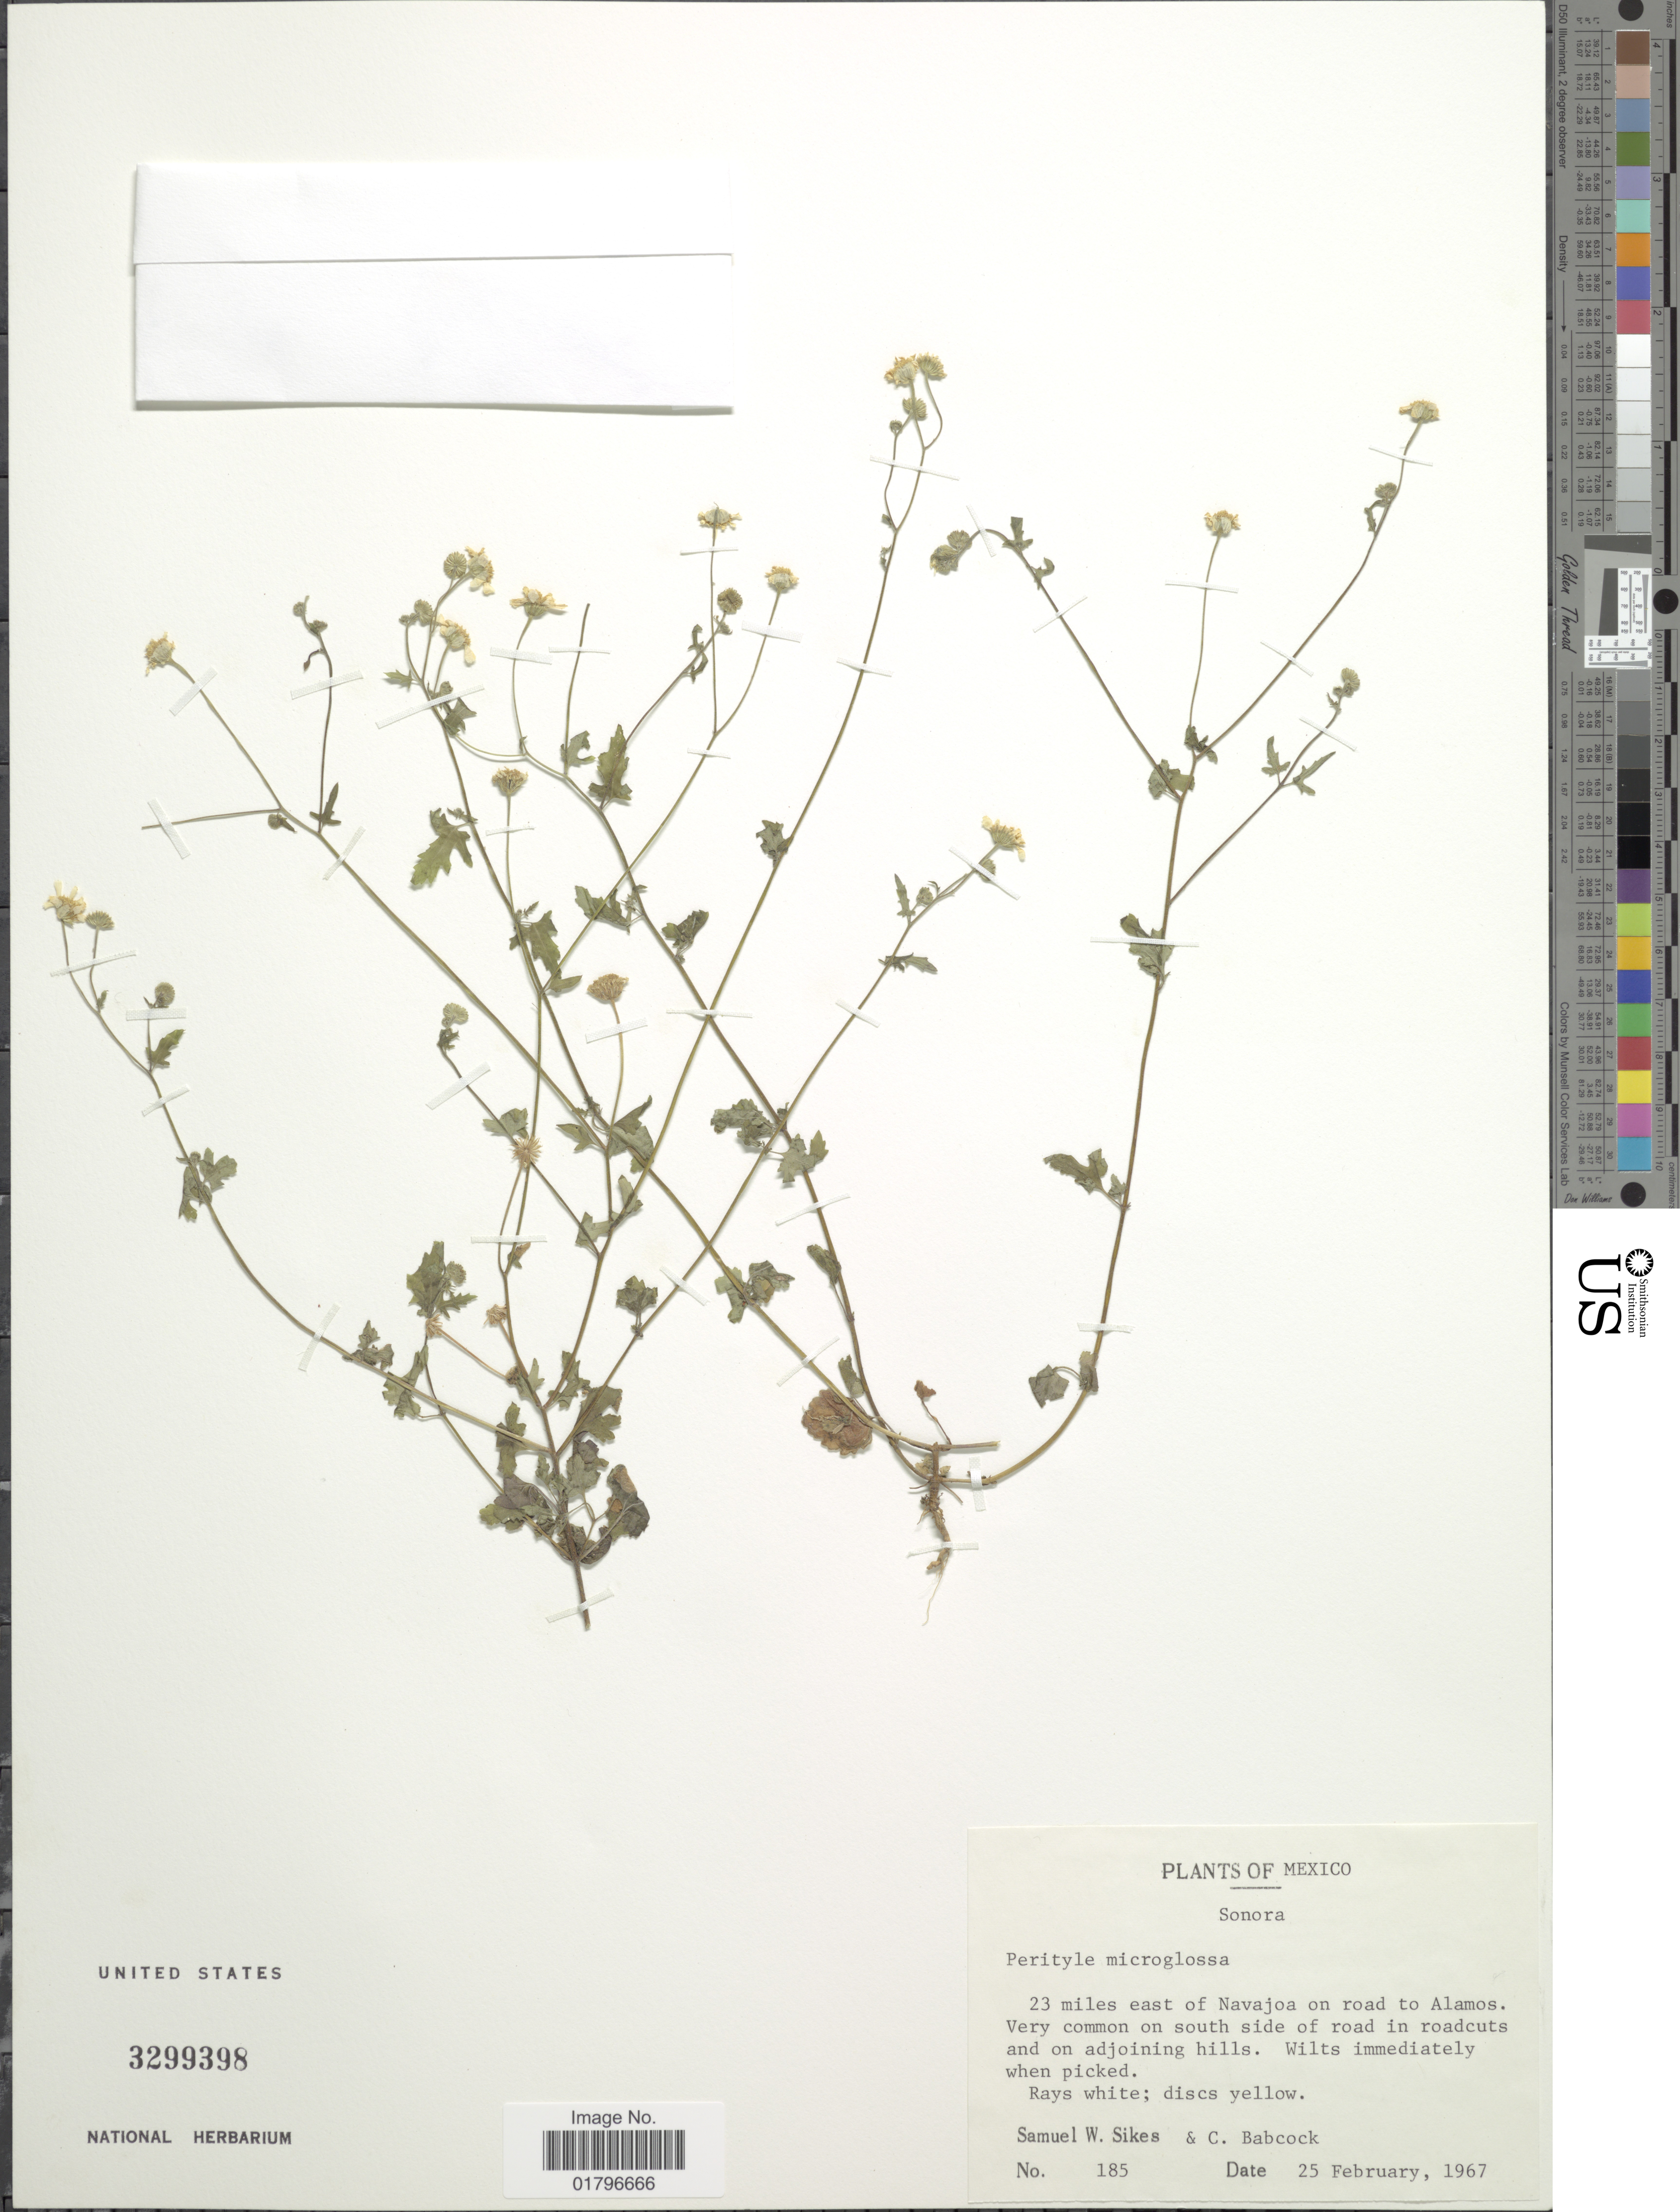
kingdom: Plantae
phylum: Tracheophyta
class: Magnoliopsida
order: Asterales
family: Asteraceae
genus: Perityle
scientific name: Perityle microglossa var. microglossa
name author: Benth.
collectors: S. Sikes & C. Babcock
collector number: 185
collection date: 1967-02-25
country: Mexico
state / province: Sonora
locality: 23 miles east of Navajoa on road to Alamos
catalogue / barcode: US 3299398